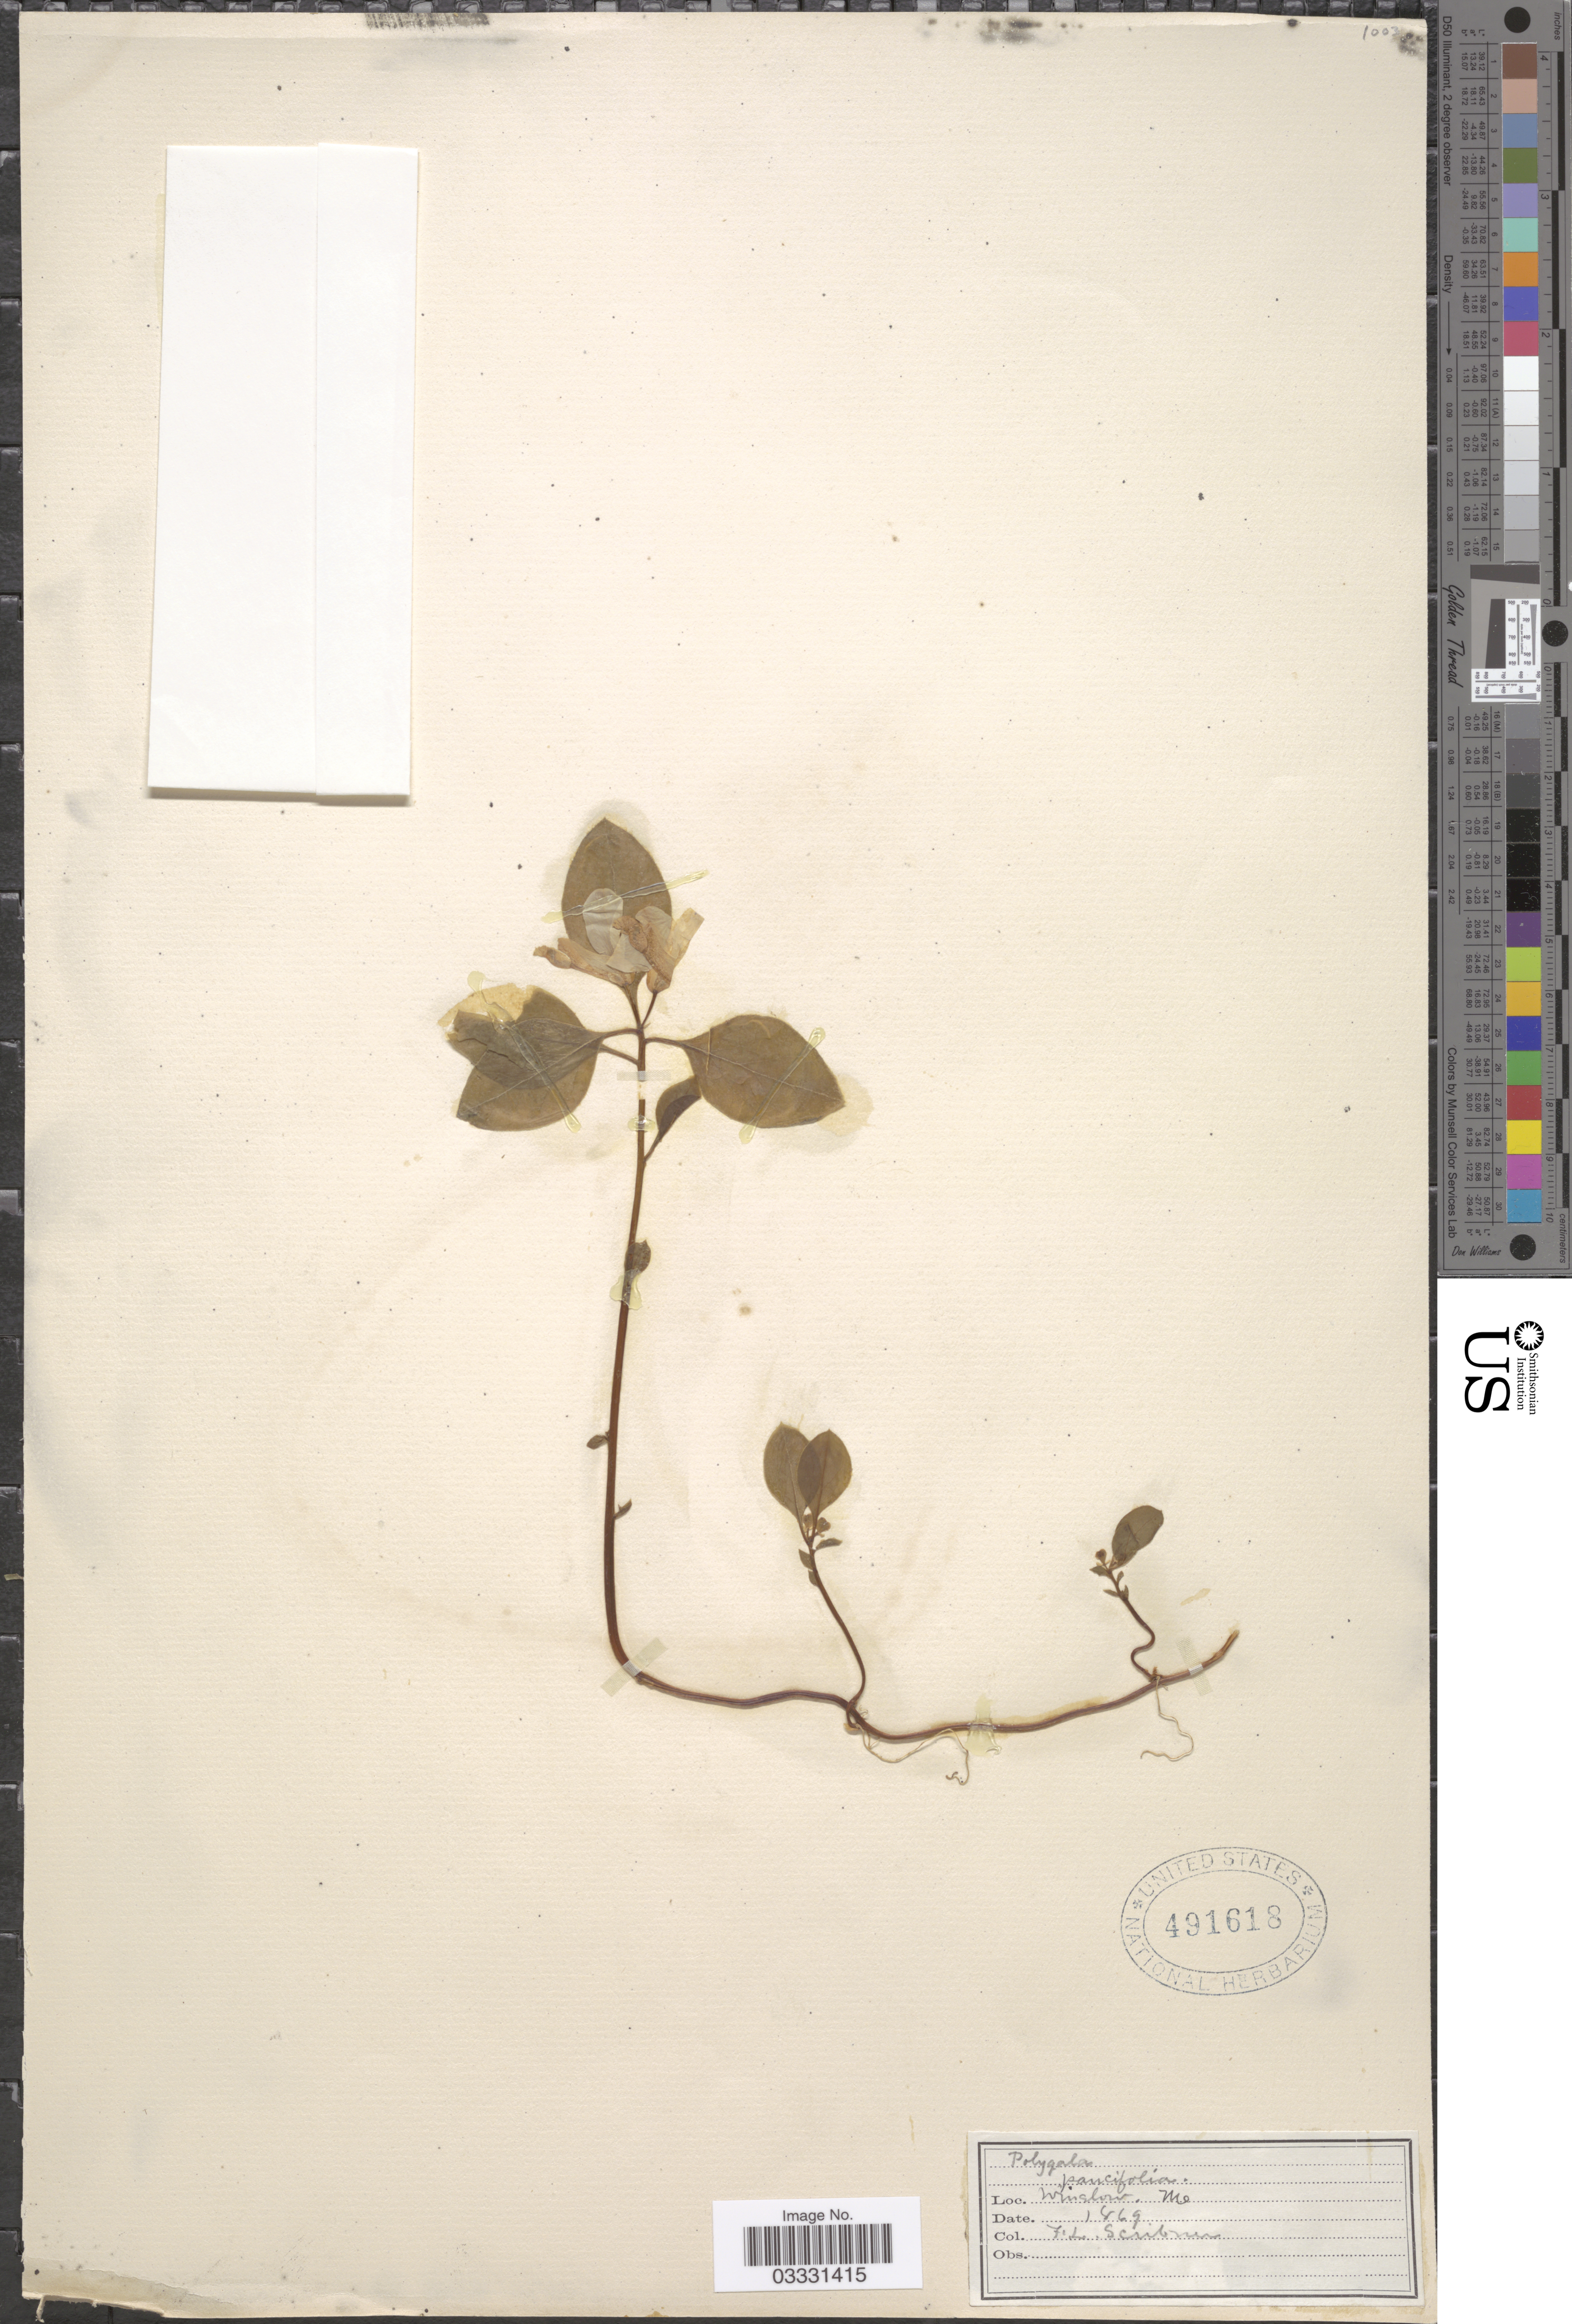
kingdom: Plantae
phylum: Tracheophyta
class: Magnoliopsida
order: Fabales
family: Polygalaceae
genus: Polygaloides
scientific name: Polygaloides paucifolia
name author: (Willd.) J.R. Abbott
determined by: Strong, Mark T., (BOT), Smithsonian Institution - National Museum of Natural History (UNITED STATES)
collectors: F. L. Scribner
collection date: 1869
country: United States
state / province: Maine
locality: Winslow.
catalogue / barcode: US 491618